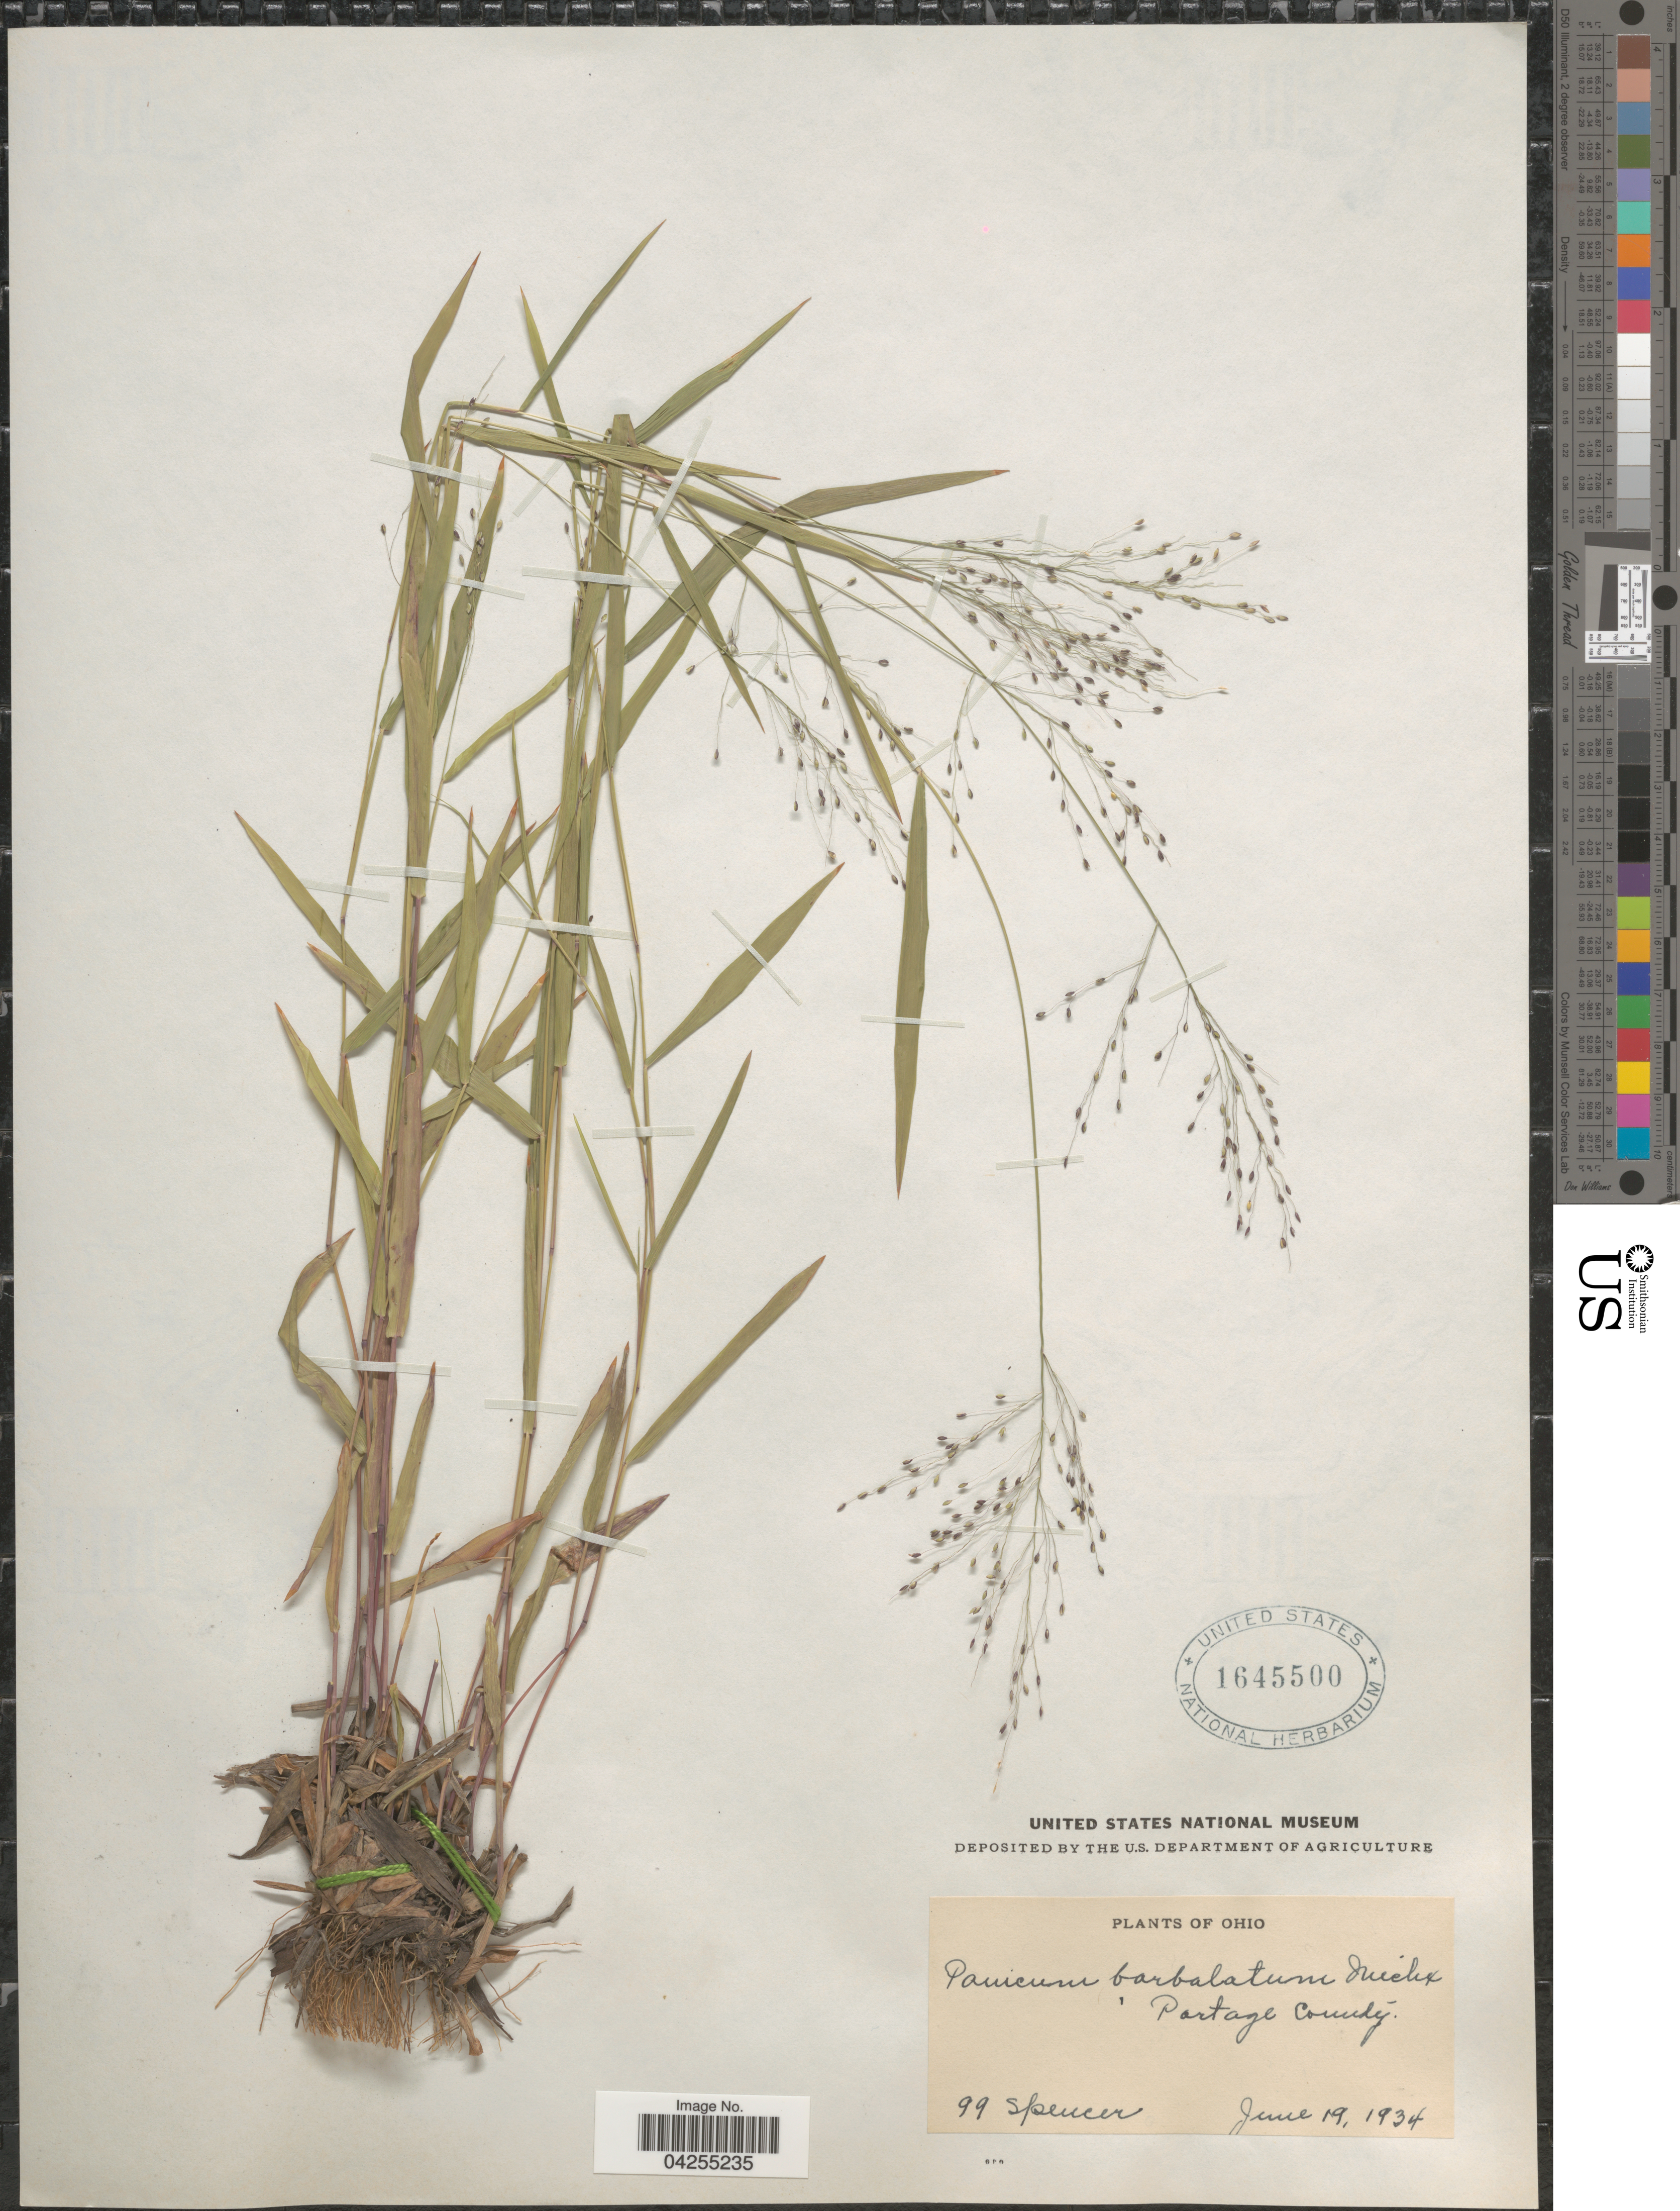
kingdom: Plantae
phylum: Tracheophyta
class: Liliopsida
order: Poales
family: Poaceae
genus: Dichanthelium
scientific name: Dichanthelium dichotomum var. dichotomum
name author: (L.) Gould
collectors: -- Spencer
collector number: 99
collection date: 1934-06-19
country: United States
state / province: Ohio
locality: Portage County.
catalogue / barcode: US 1645500